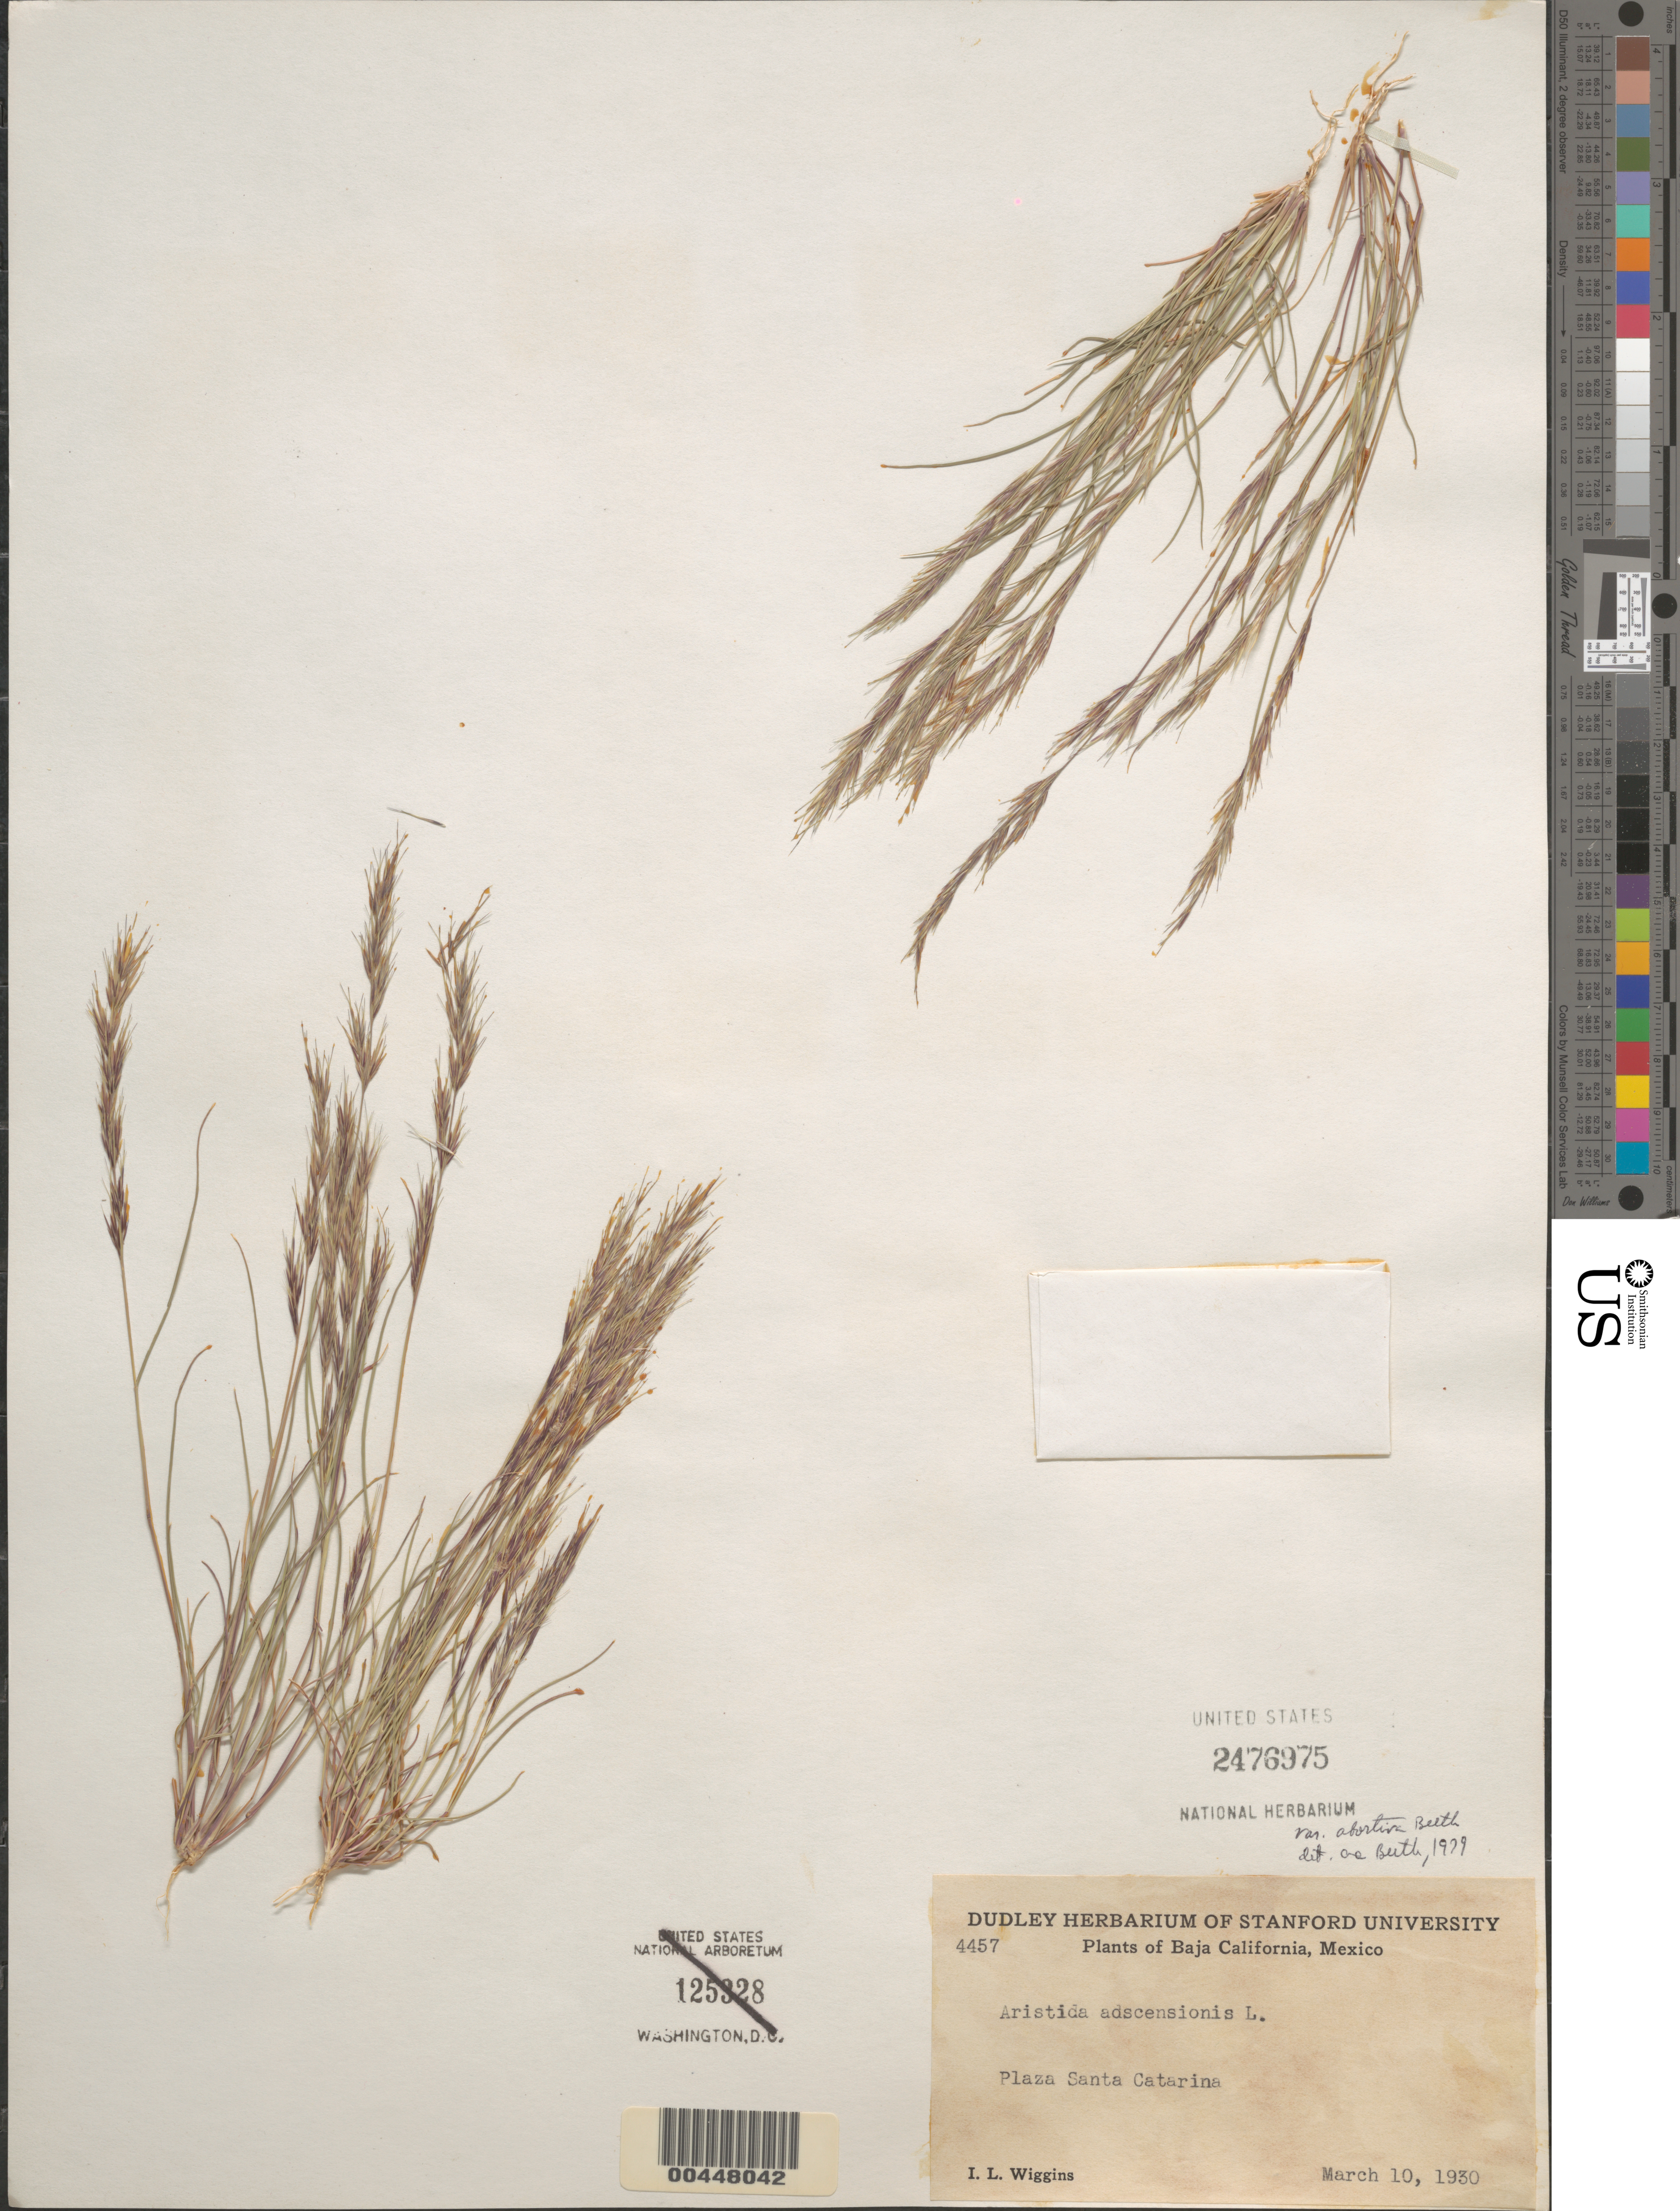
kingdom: Plantae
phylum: Tracheophyta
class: Liliopsida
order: Poales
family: Poaceae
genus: Aristida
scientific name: Aristida adscensionis var. abortiva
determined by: Beetle, O. A.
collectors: I. L. Wiggins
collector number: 4457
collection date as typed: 10 Mar 1930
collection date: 1930-03-10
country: Mexico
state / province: Baja California Sur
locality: Plaza Santa Catarina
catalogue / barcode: US 2476975